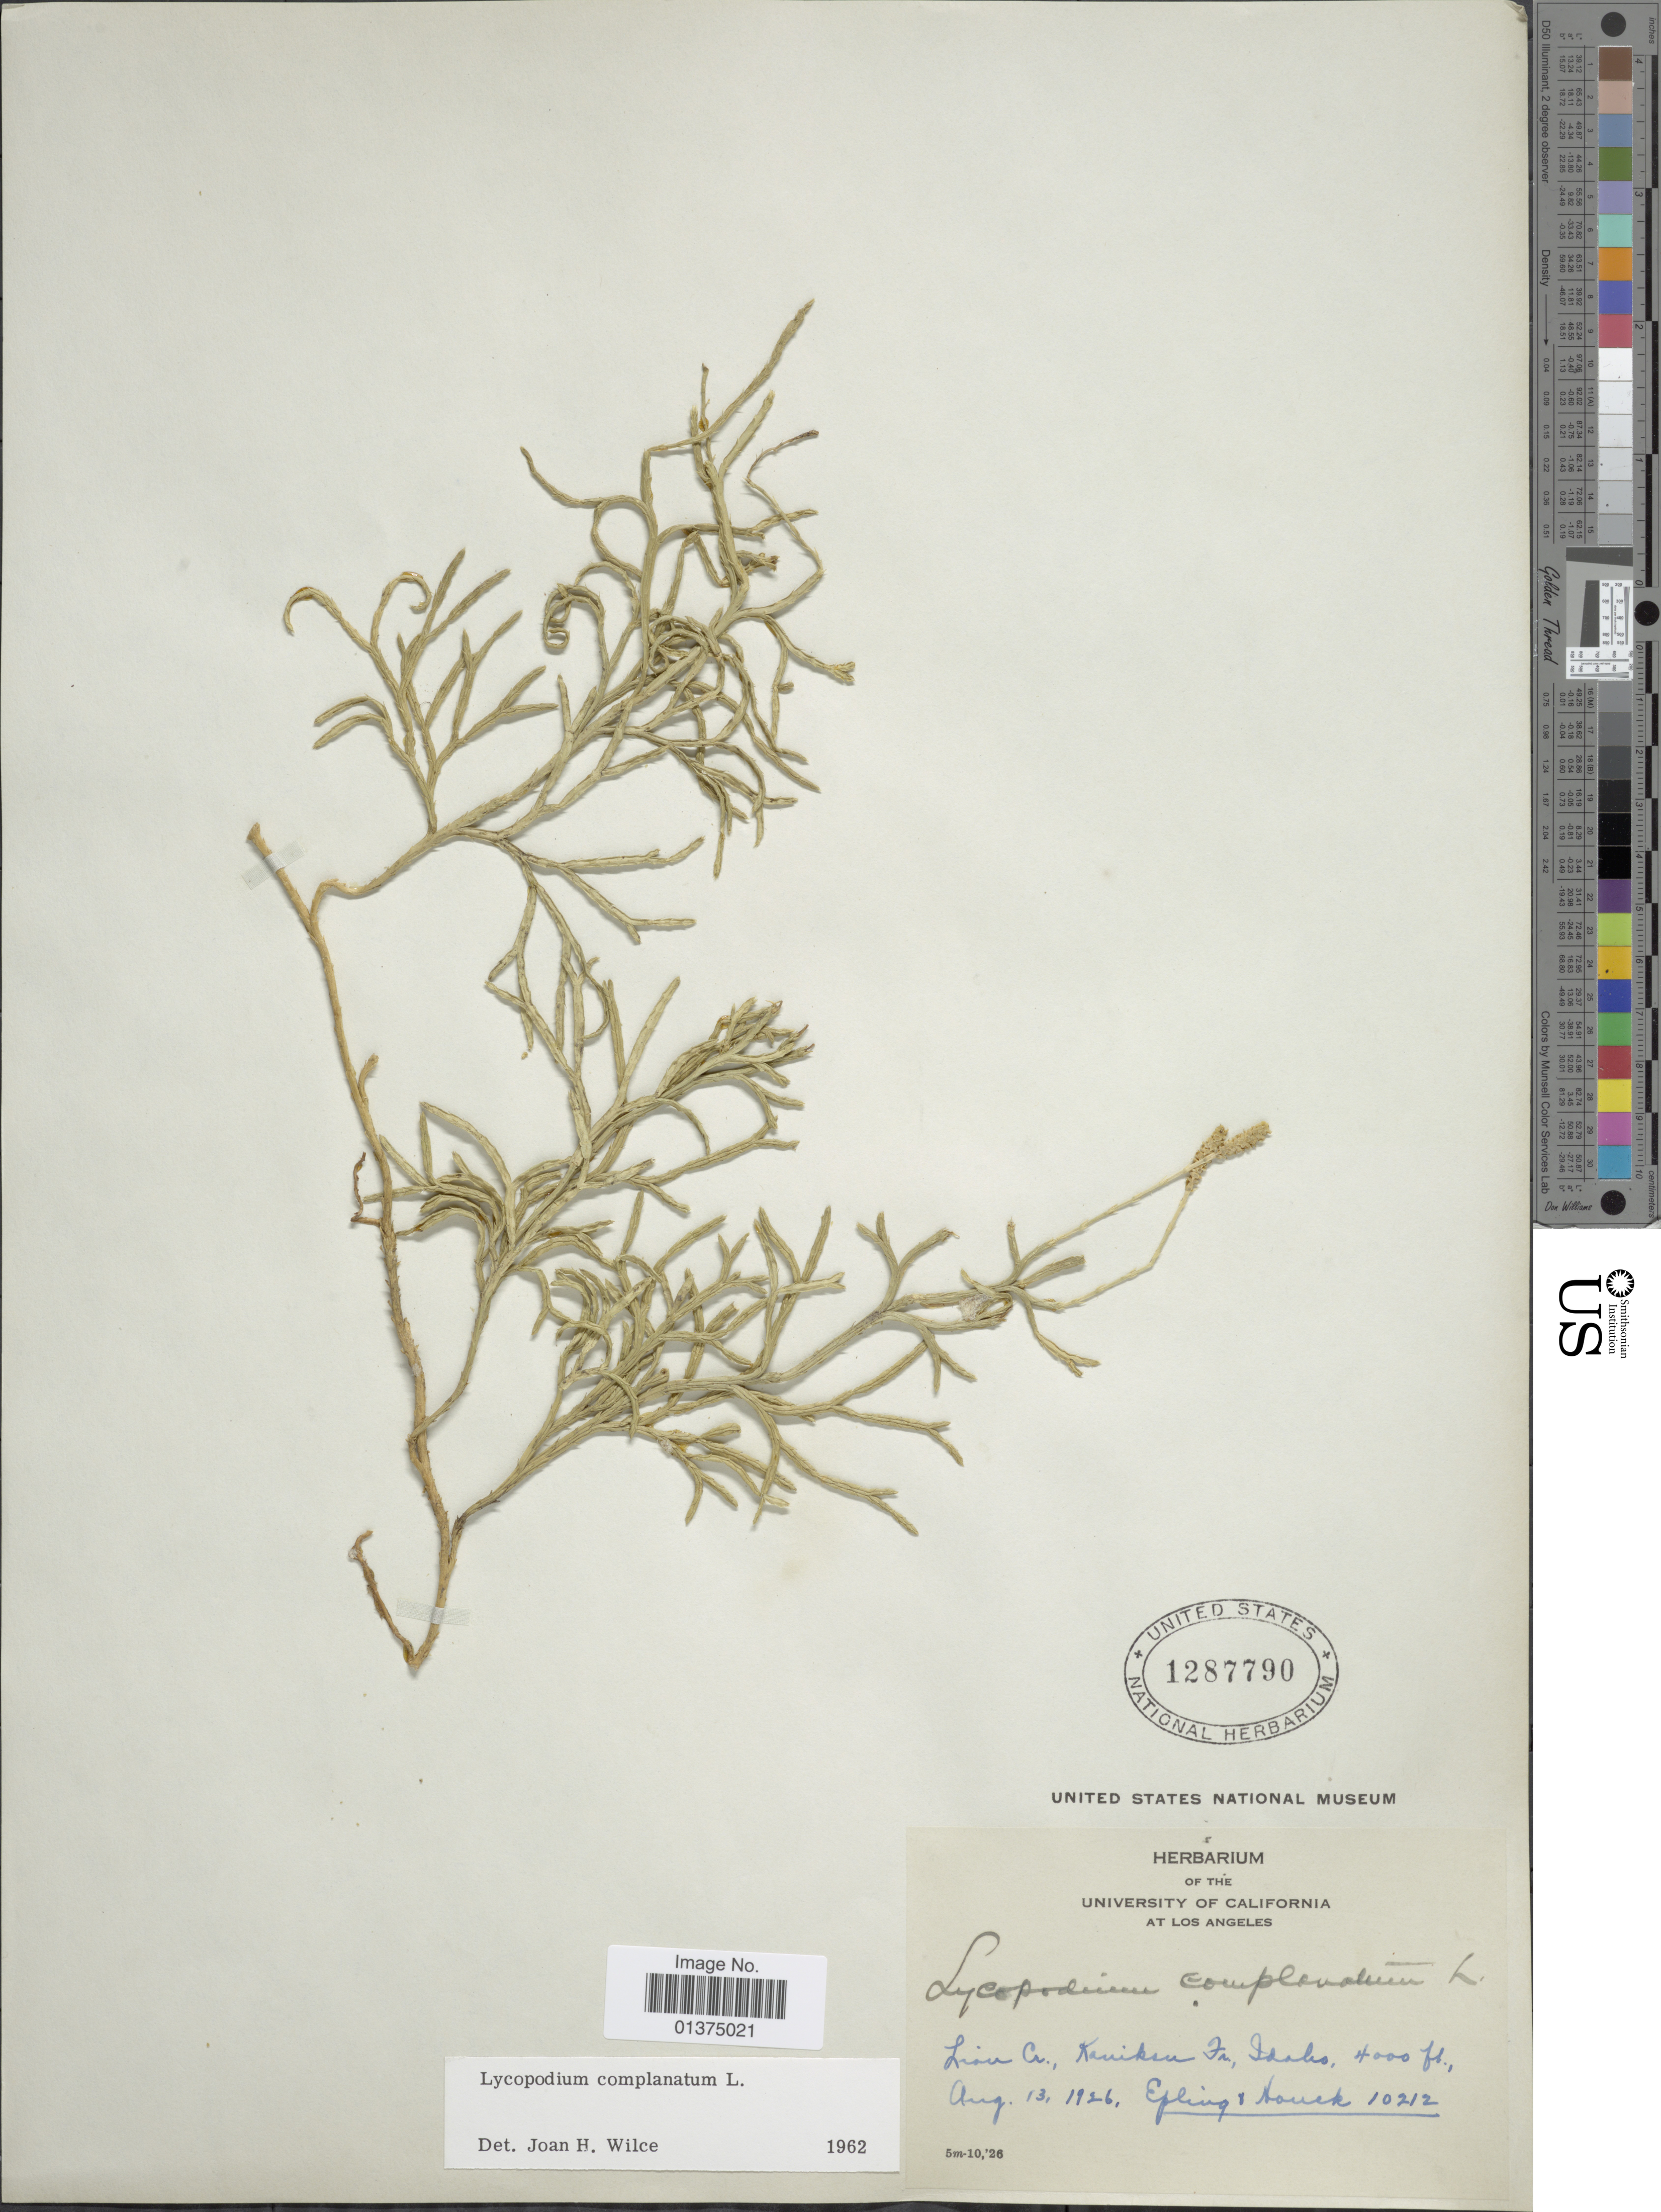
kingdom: Plantae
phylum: Tracheophyta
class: Lycopodiopsida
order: Lycopodiales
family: Lycopodiaceae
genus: Diphasiastrum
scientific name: Diphasiastrum complanatum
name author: (L.) Holub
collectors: -- Epling & Houck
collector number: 10212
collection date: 1926-08-13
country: United States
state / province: Idaho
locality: Lion Co., Kaniksu Fr.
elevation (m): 1219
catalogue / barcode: US 1287790